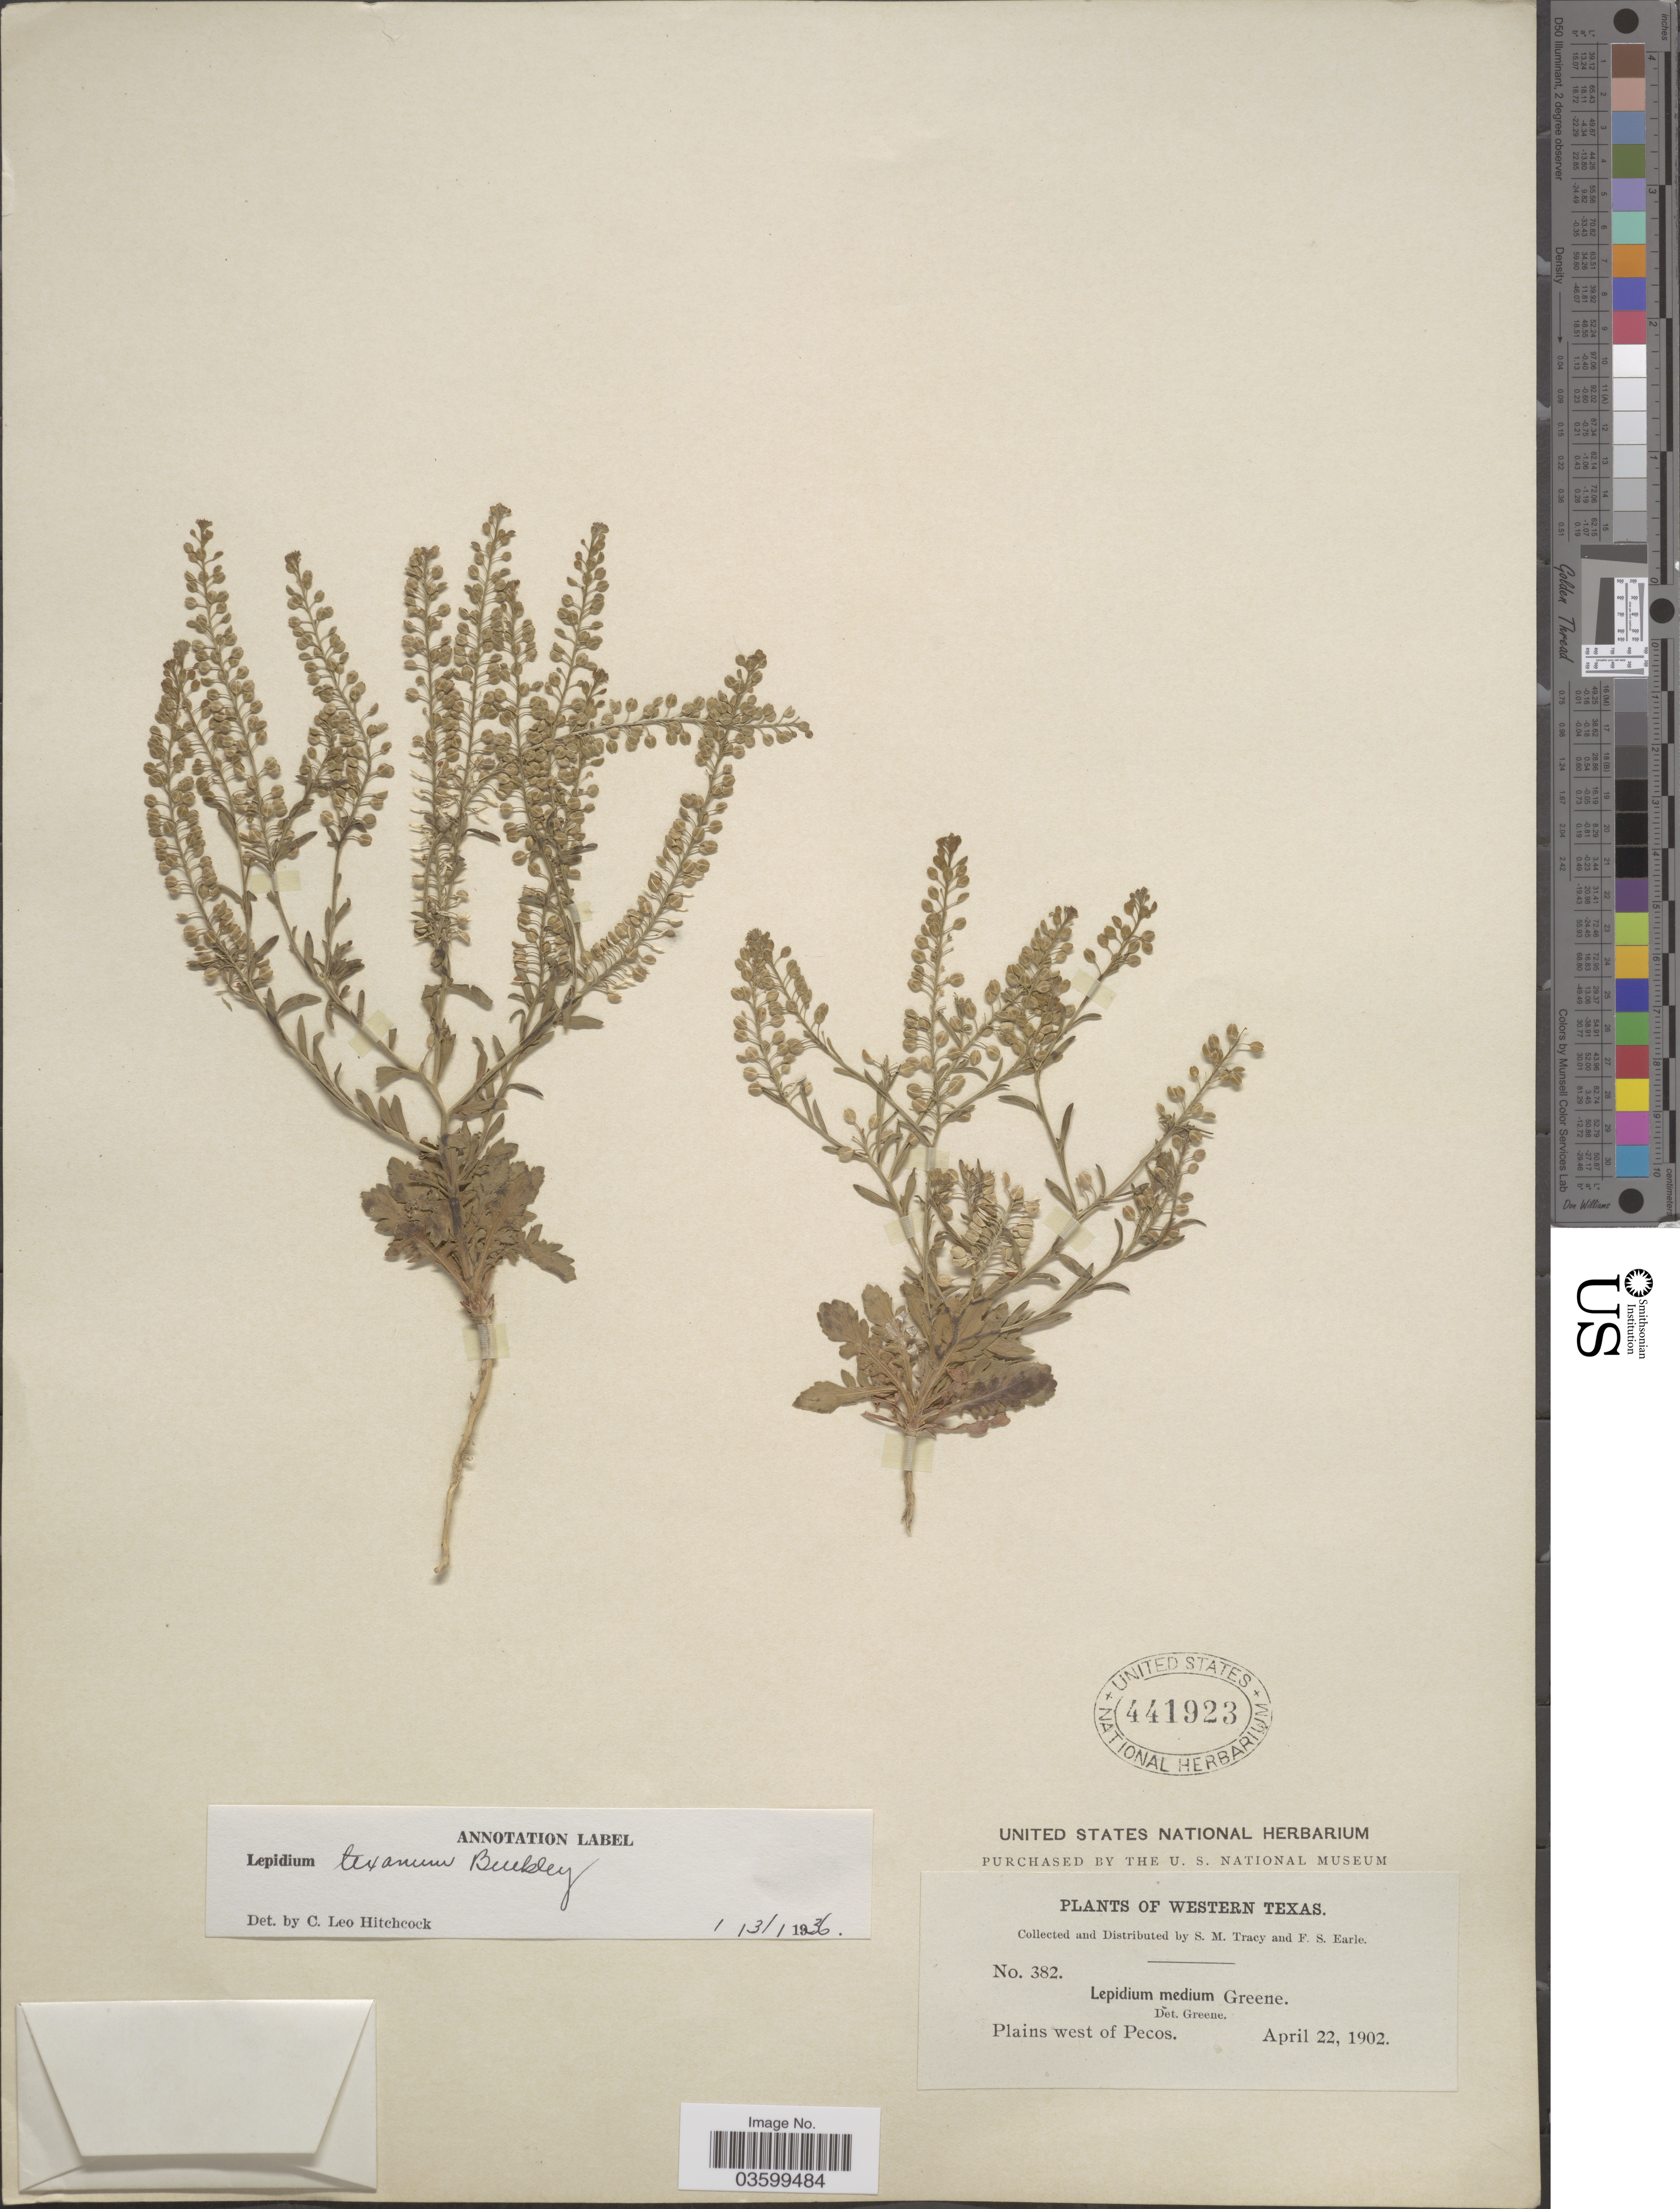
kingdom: Plantae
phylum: Tracheophyta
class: Magnoliopsida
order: Brassicales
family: Brassicaceae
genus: Lepidium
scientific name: Lepidium virginicum var. pubescens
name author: (Greene) C.L. Hitchc.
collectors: S. M. Tracy & F. S. Earle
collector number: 382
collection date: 1902-04-22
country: United States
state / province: Texas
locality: Western Texas. Plains west of Pecos.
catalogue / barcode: US 441923